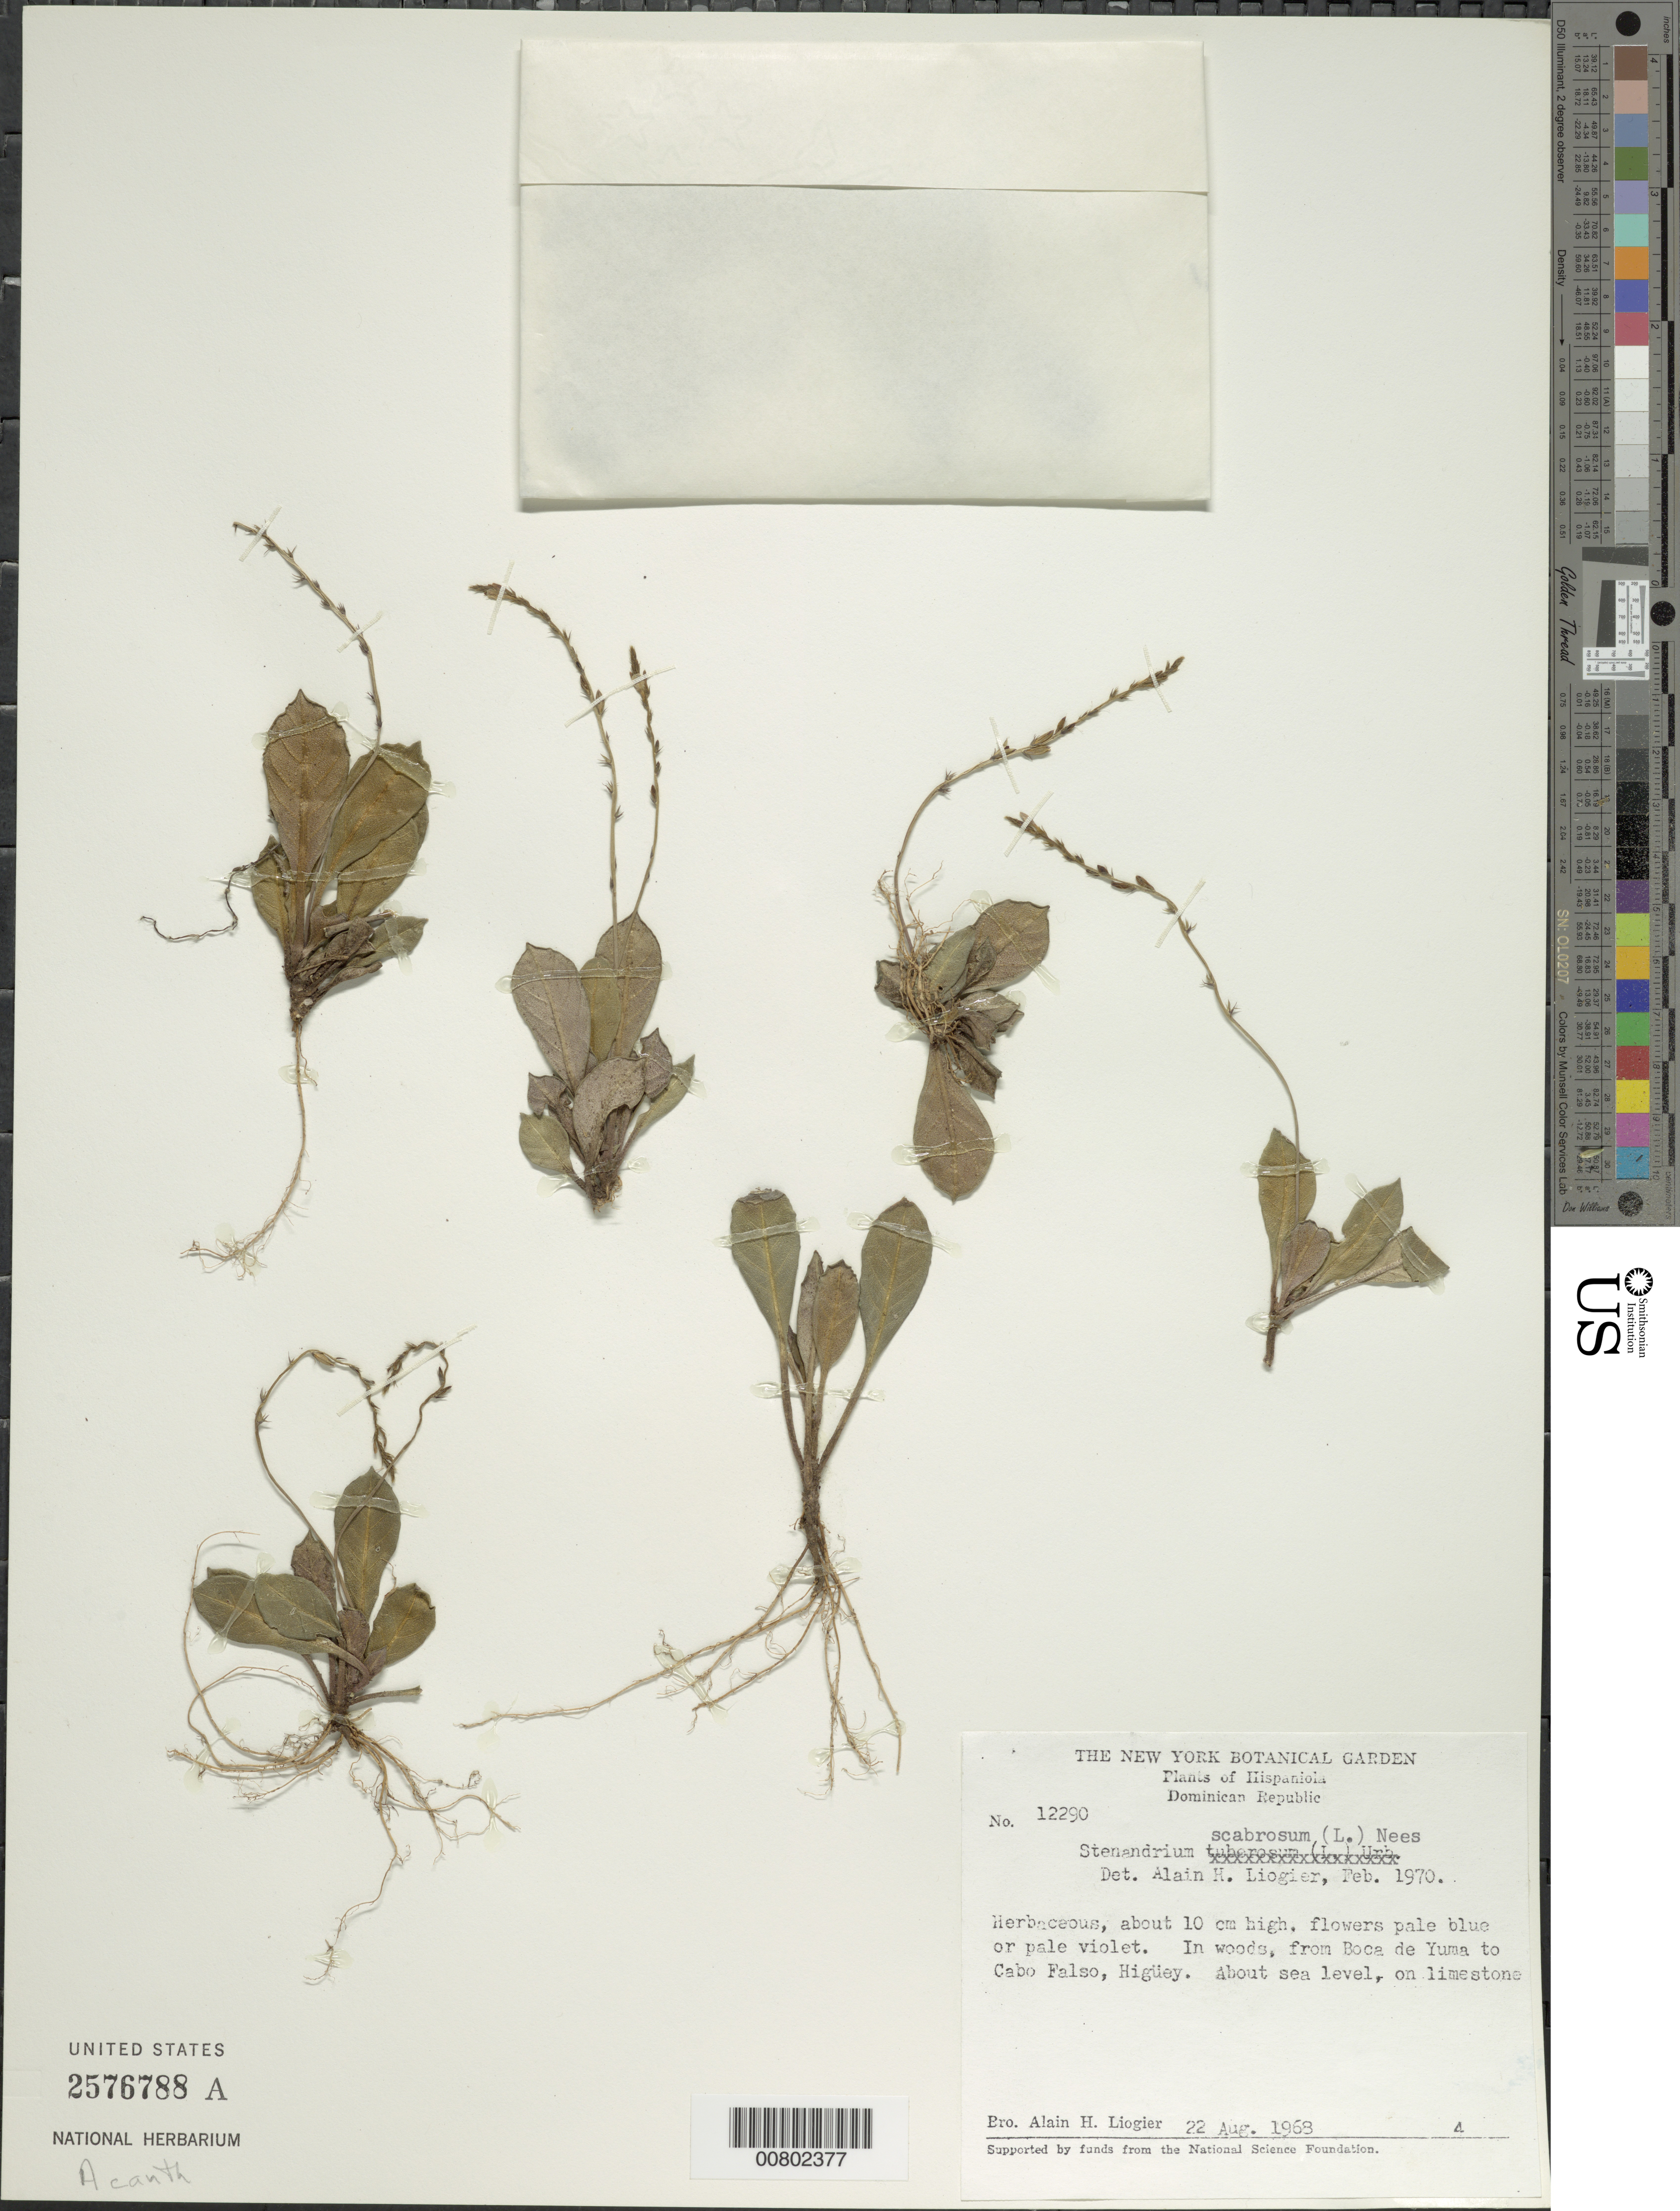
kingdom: Plantae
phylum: Tracheophyta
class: Magnoliopsida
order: Lamiales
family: Acanthaceae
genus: Stenandrium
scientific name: Stenandrium scabrosum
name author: (Sw.) Nees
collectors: A. H. Liogier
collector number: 12290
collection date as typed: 22 Aug 1968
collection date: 1968-08-22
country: Dominican Republic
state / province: El Seibo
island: Hispaniola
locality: From Boca de Yuma to Cabo Falso, Higüey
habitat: In woods on limestone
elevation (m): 0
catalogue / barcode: US 2576788